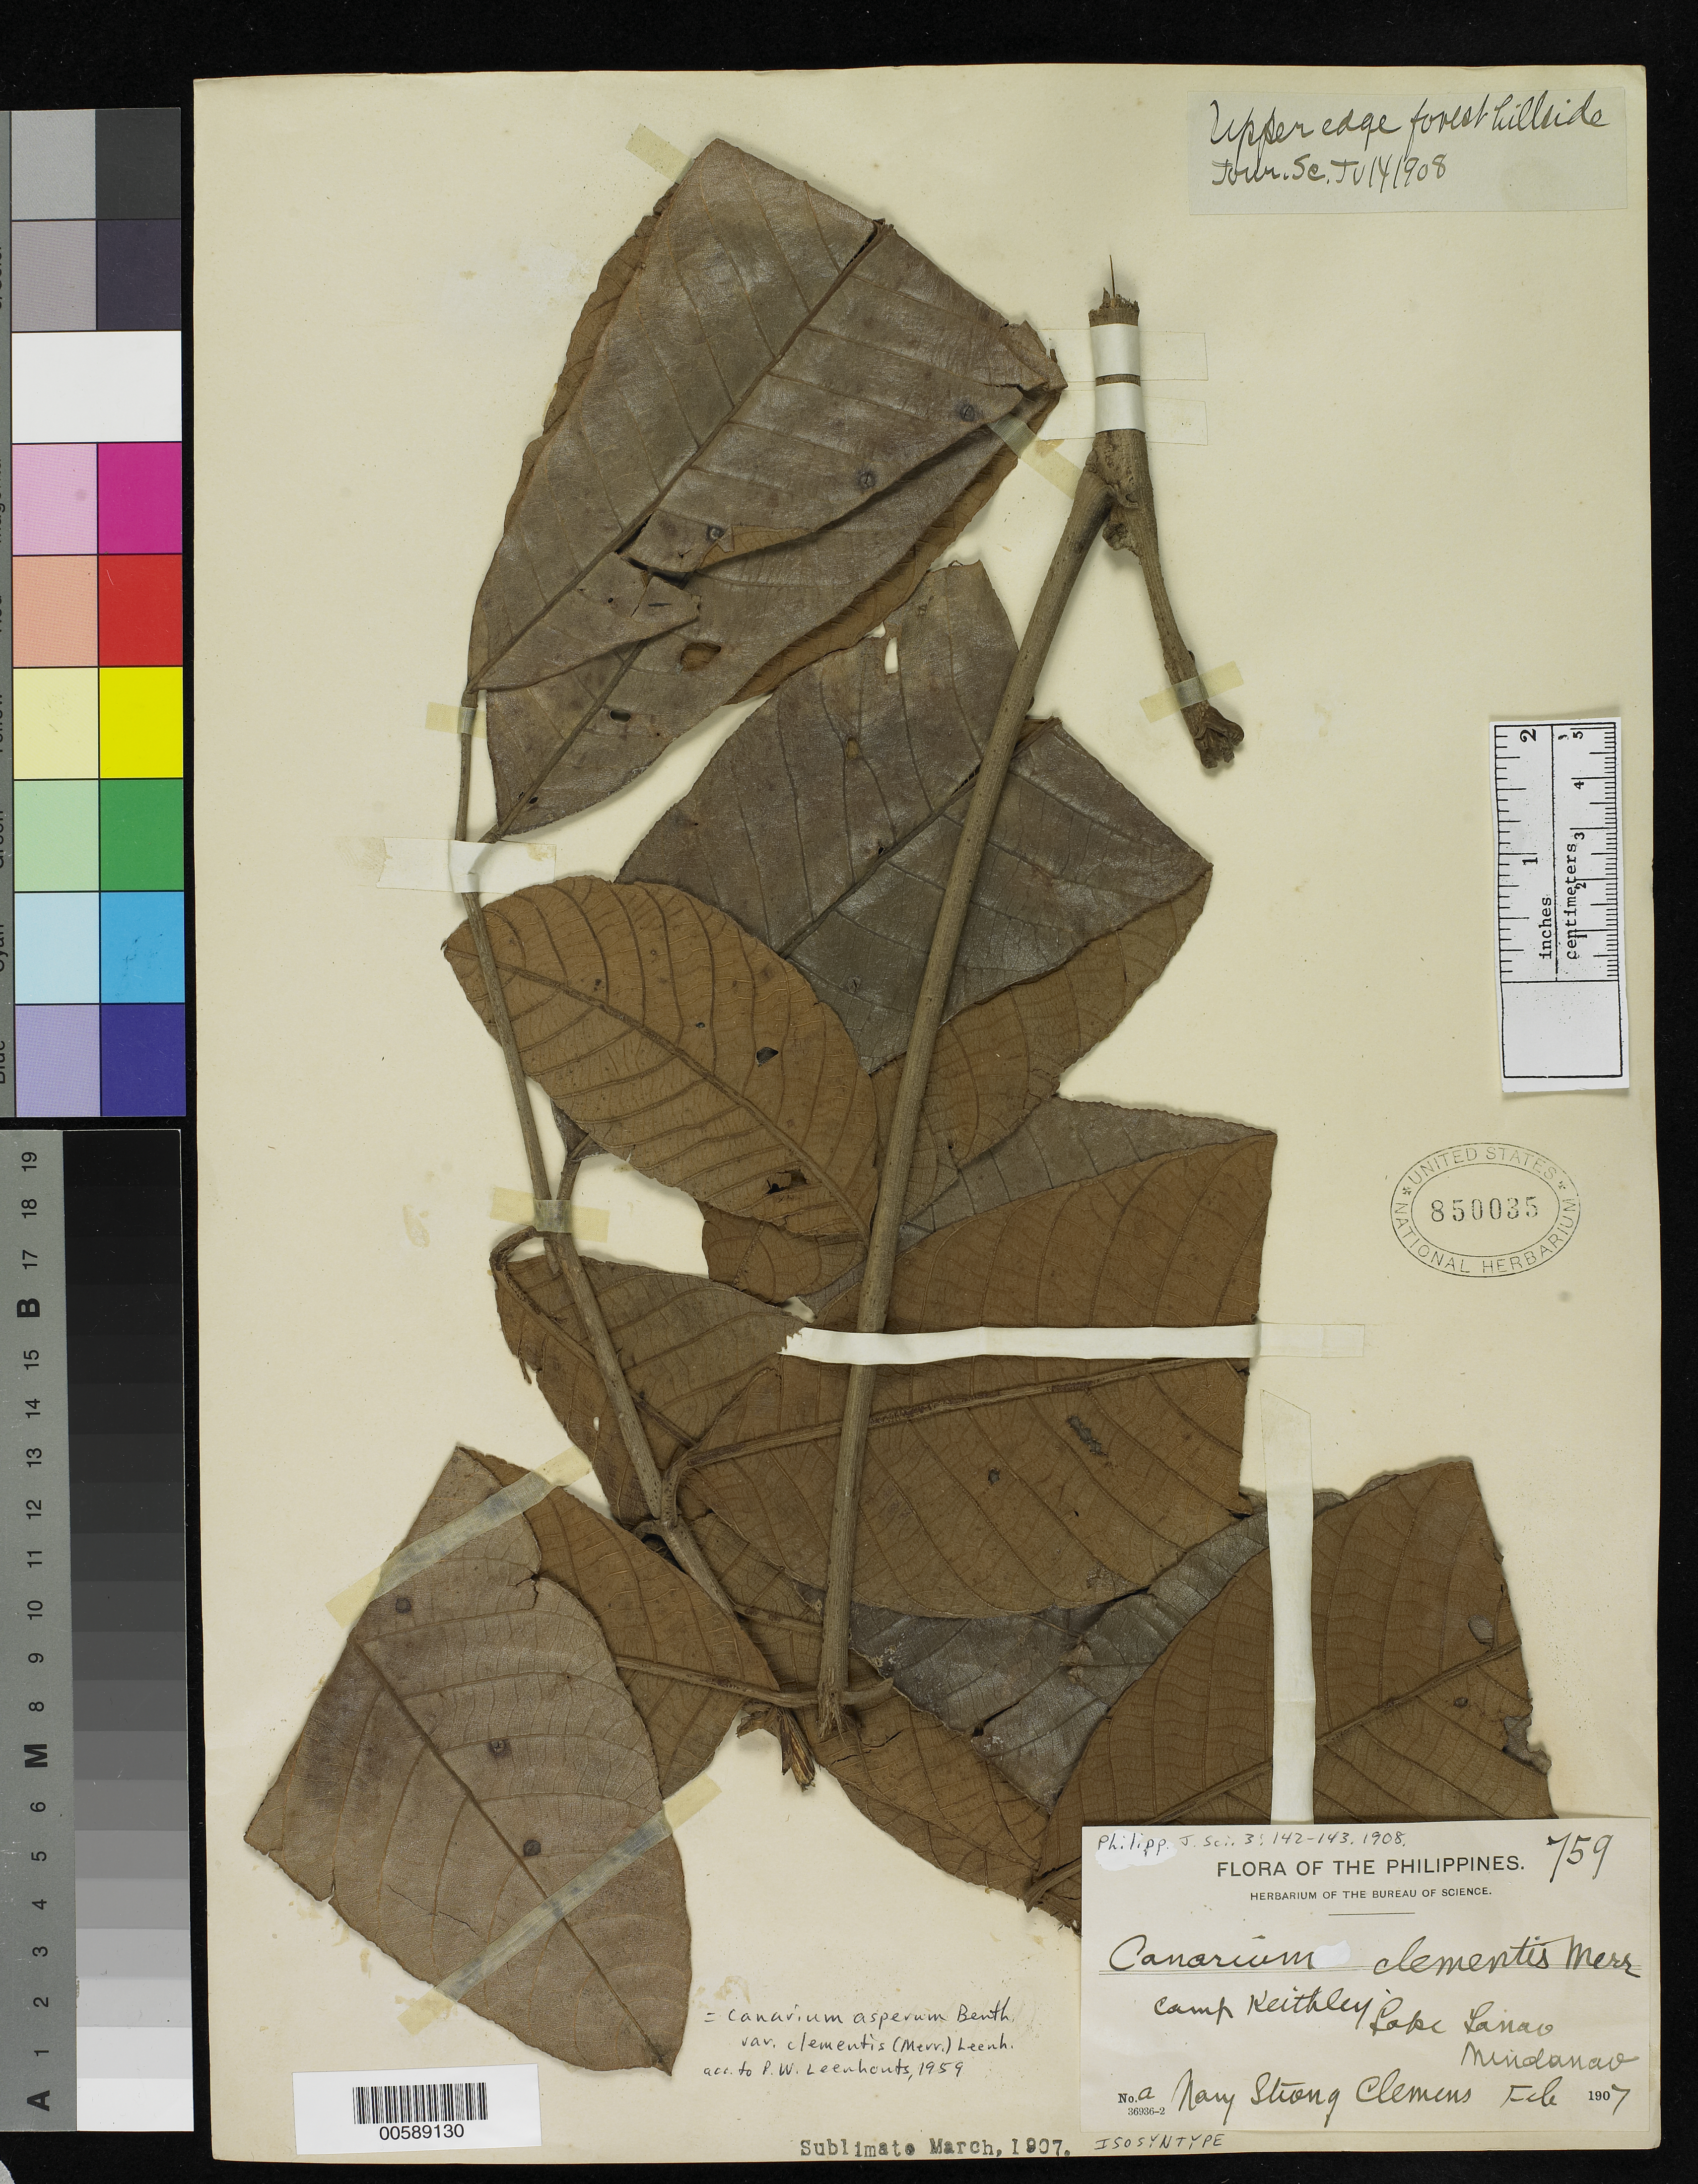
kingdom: Plantae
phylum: Tracheophyta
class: Magnoliopsida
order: Sapindales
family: Burseraceae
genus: Canarium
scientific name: Canarium clementis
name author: Merr.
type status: Isosyntype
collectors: M. S. Clemens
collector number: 759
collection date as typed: Feb 1907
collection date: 1907-02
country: Philippines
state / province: Muslim Mindanao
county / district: Lanao del Sur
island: Mindanao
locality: Camp Keithley, Lake Lanao.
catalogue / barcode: US 850035